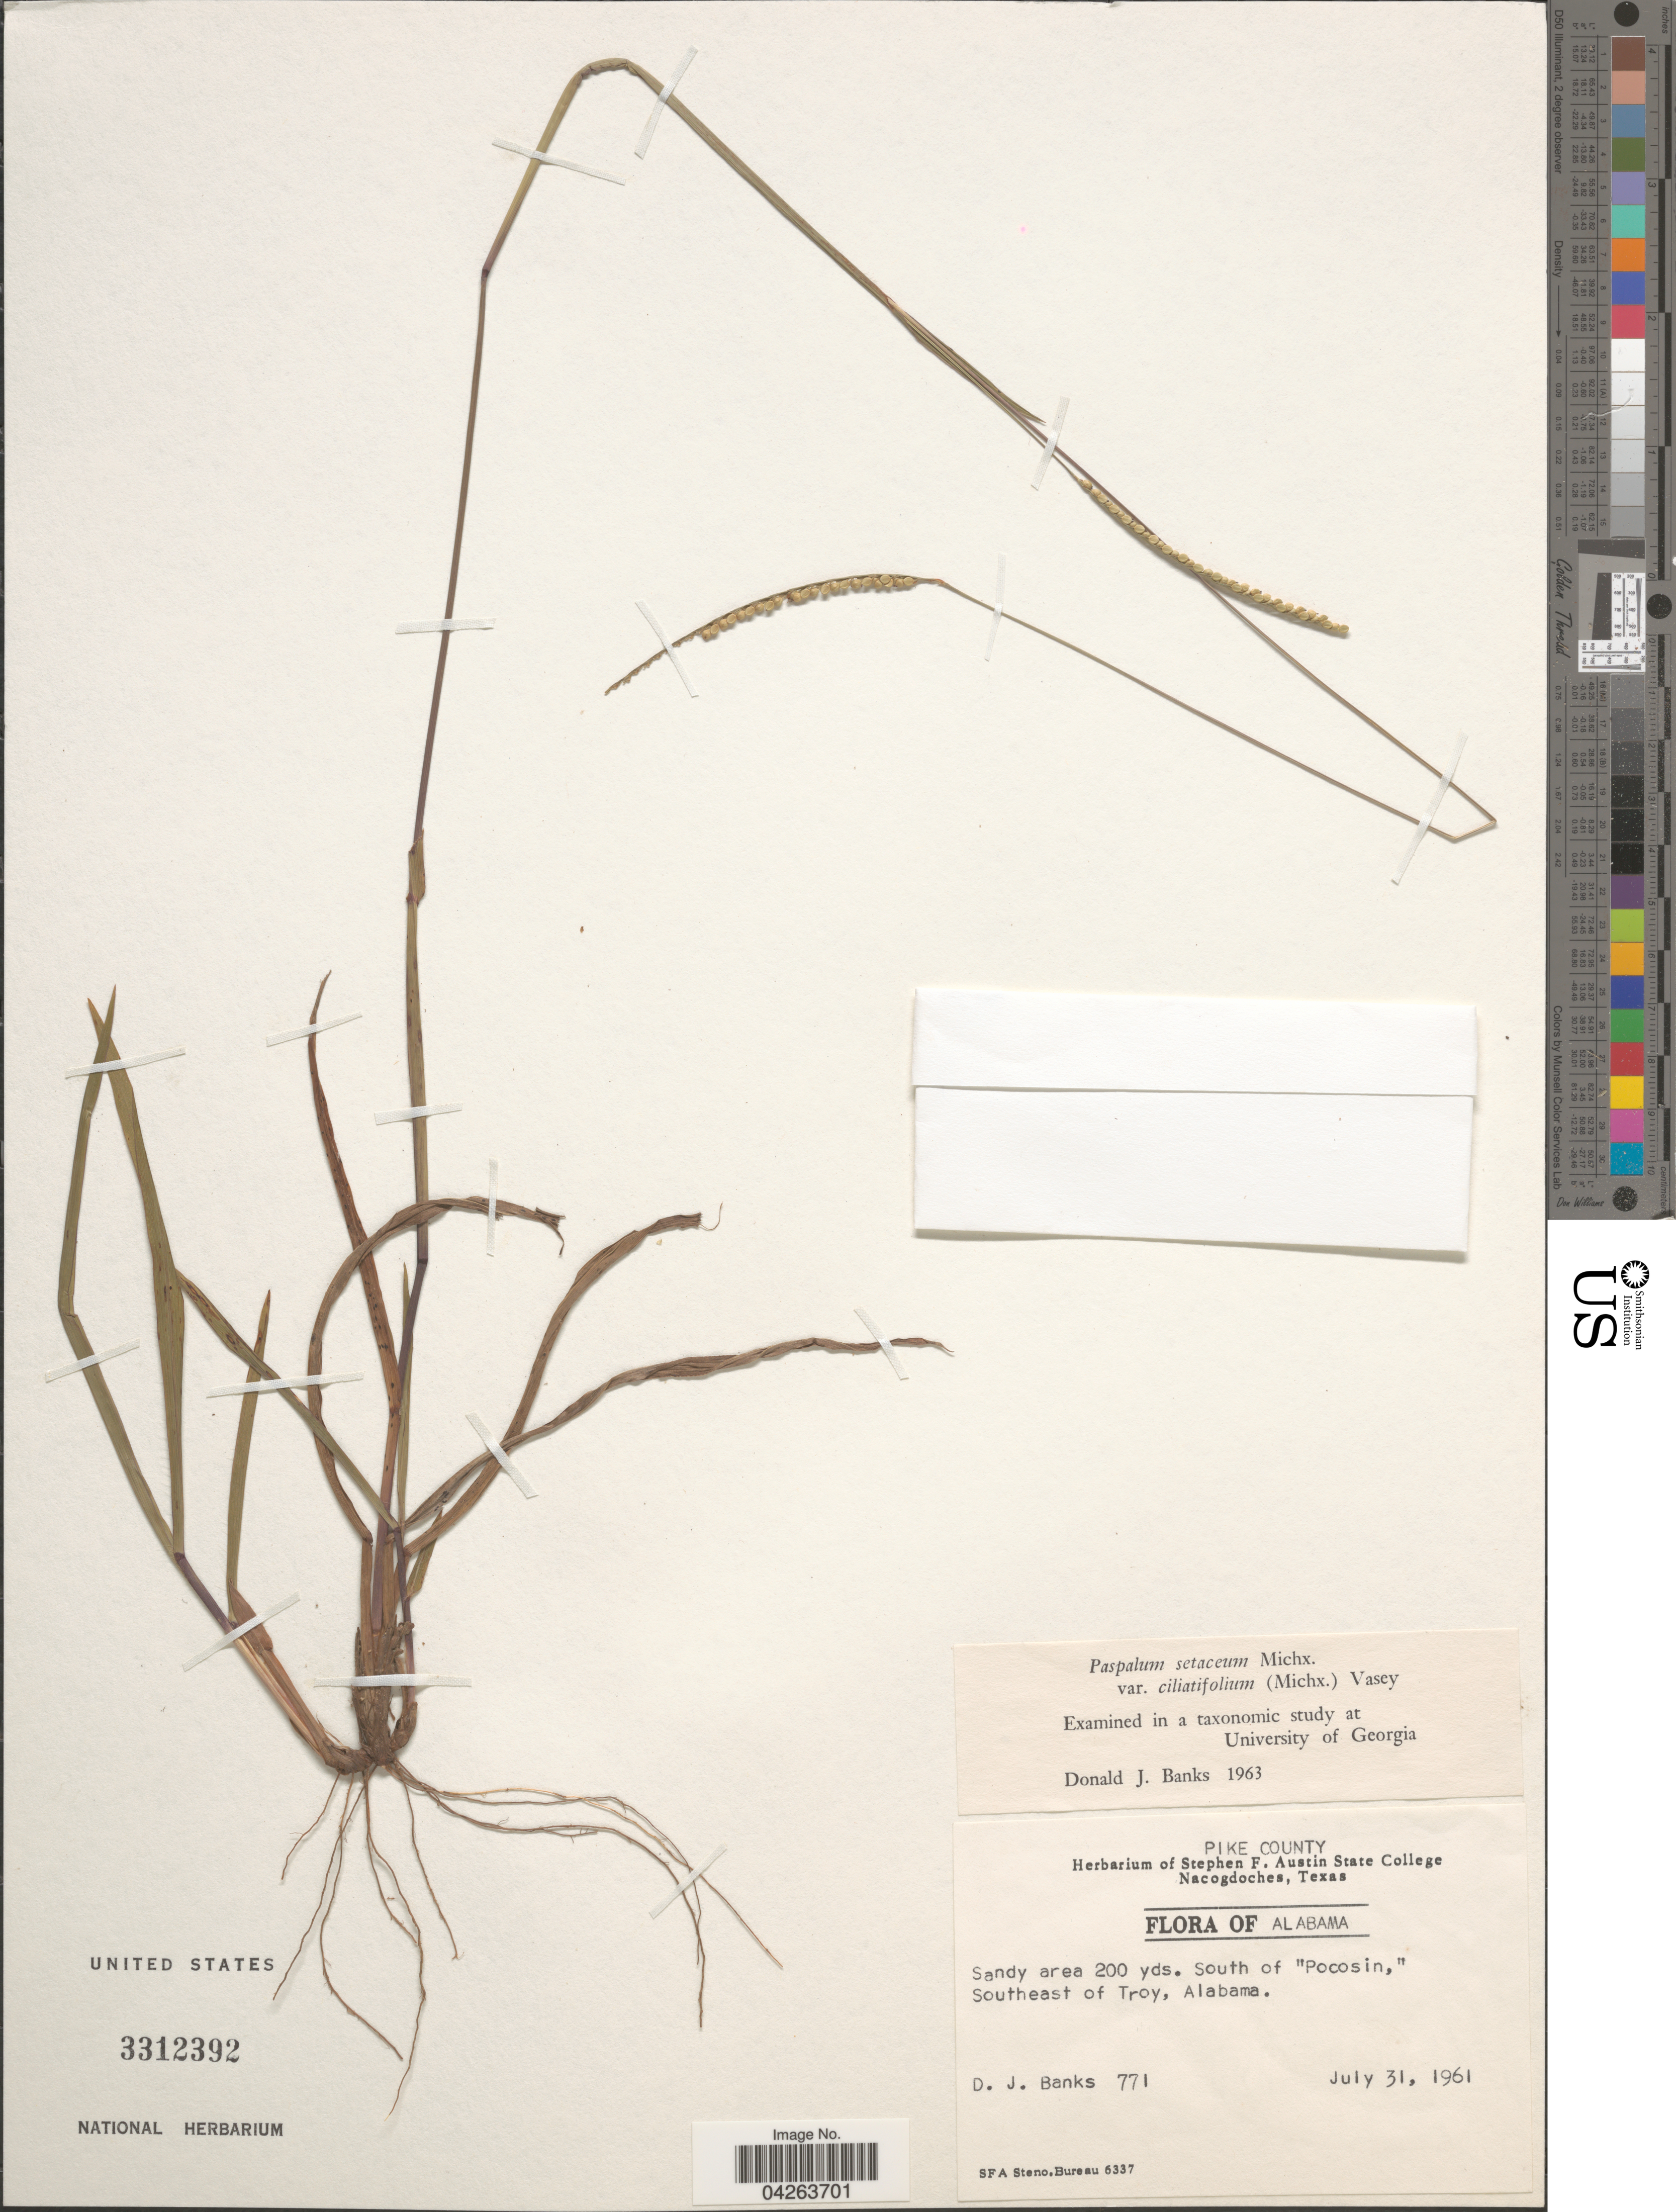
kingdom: Plantae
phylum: Tracheophyta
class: Liliopsida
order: Poales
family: Poaceae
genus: Paspalum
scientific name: Paspalum setaceum var. ciliatifolium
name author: (Michx.) Vasey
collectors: D. J. Banks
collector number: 771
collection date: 1961-07-31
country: United States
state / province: Alabama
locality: Pike County. Sandy area 200 yds. South of "Pocosin," Southeast of Troy.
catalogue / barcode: US 3312392